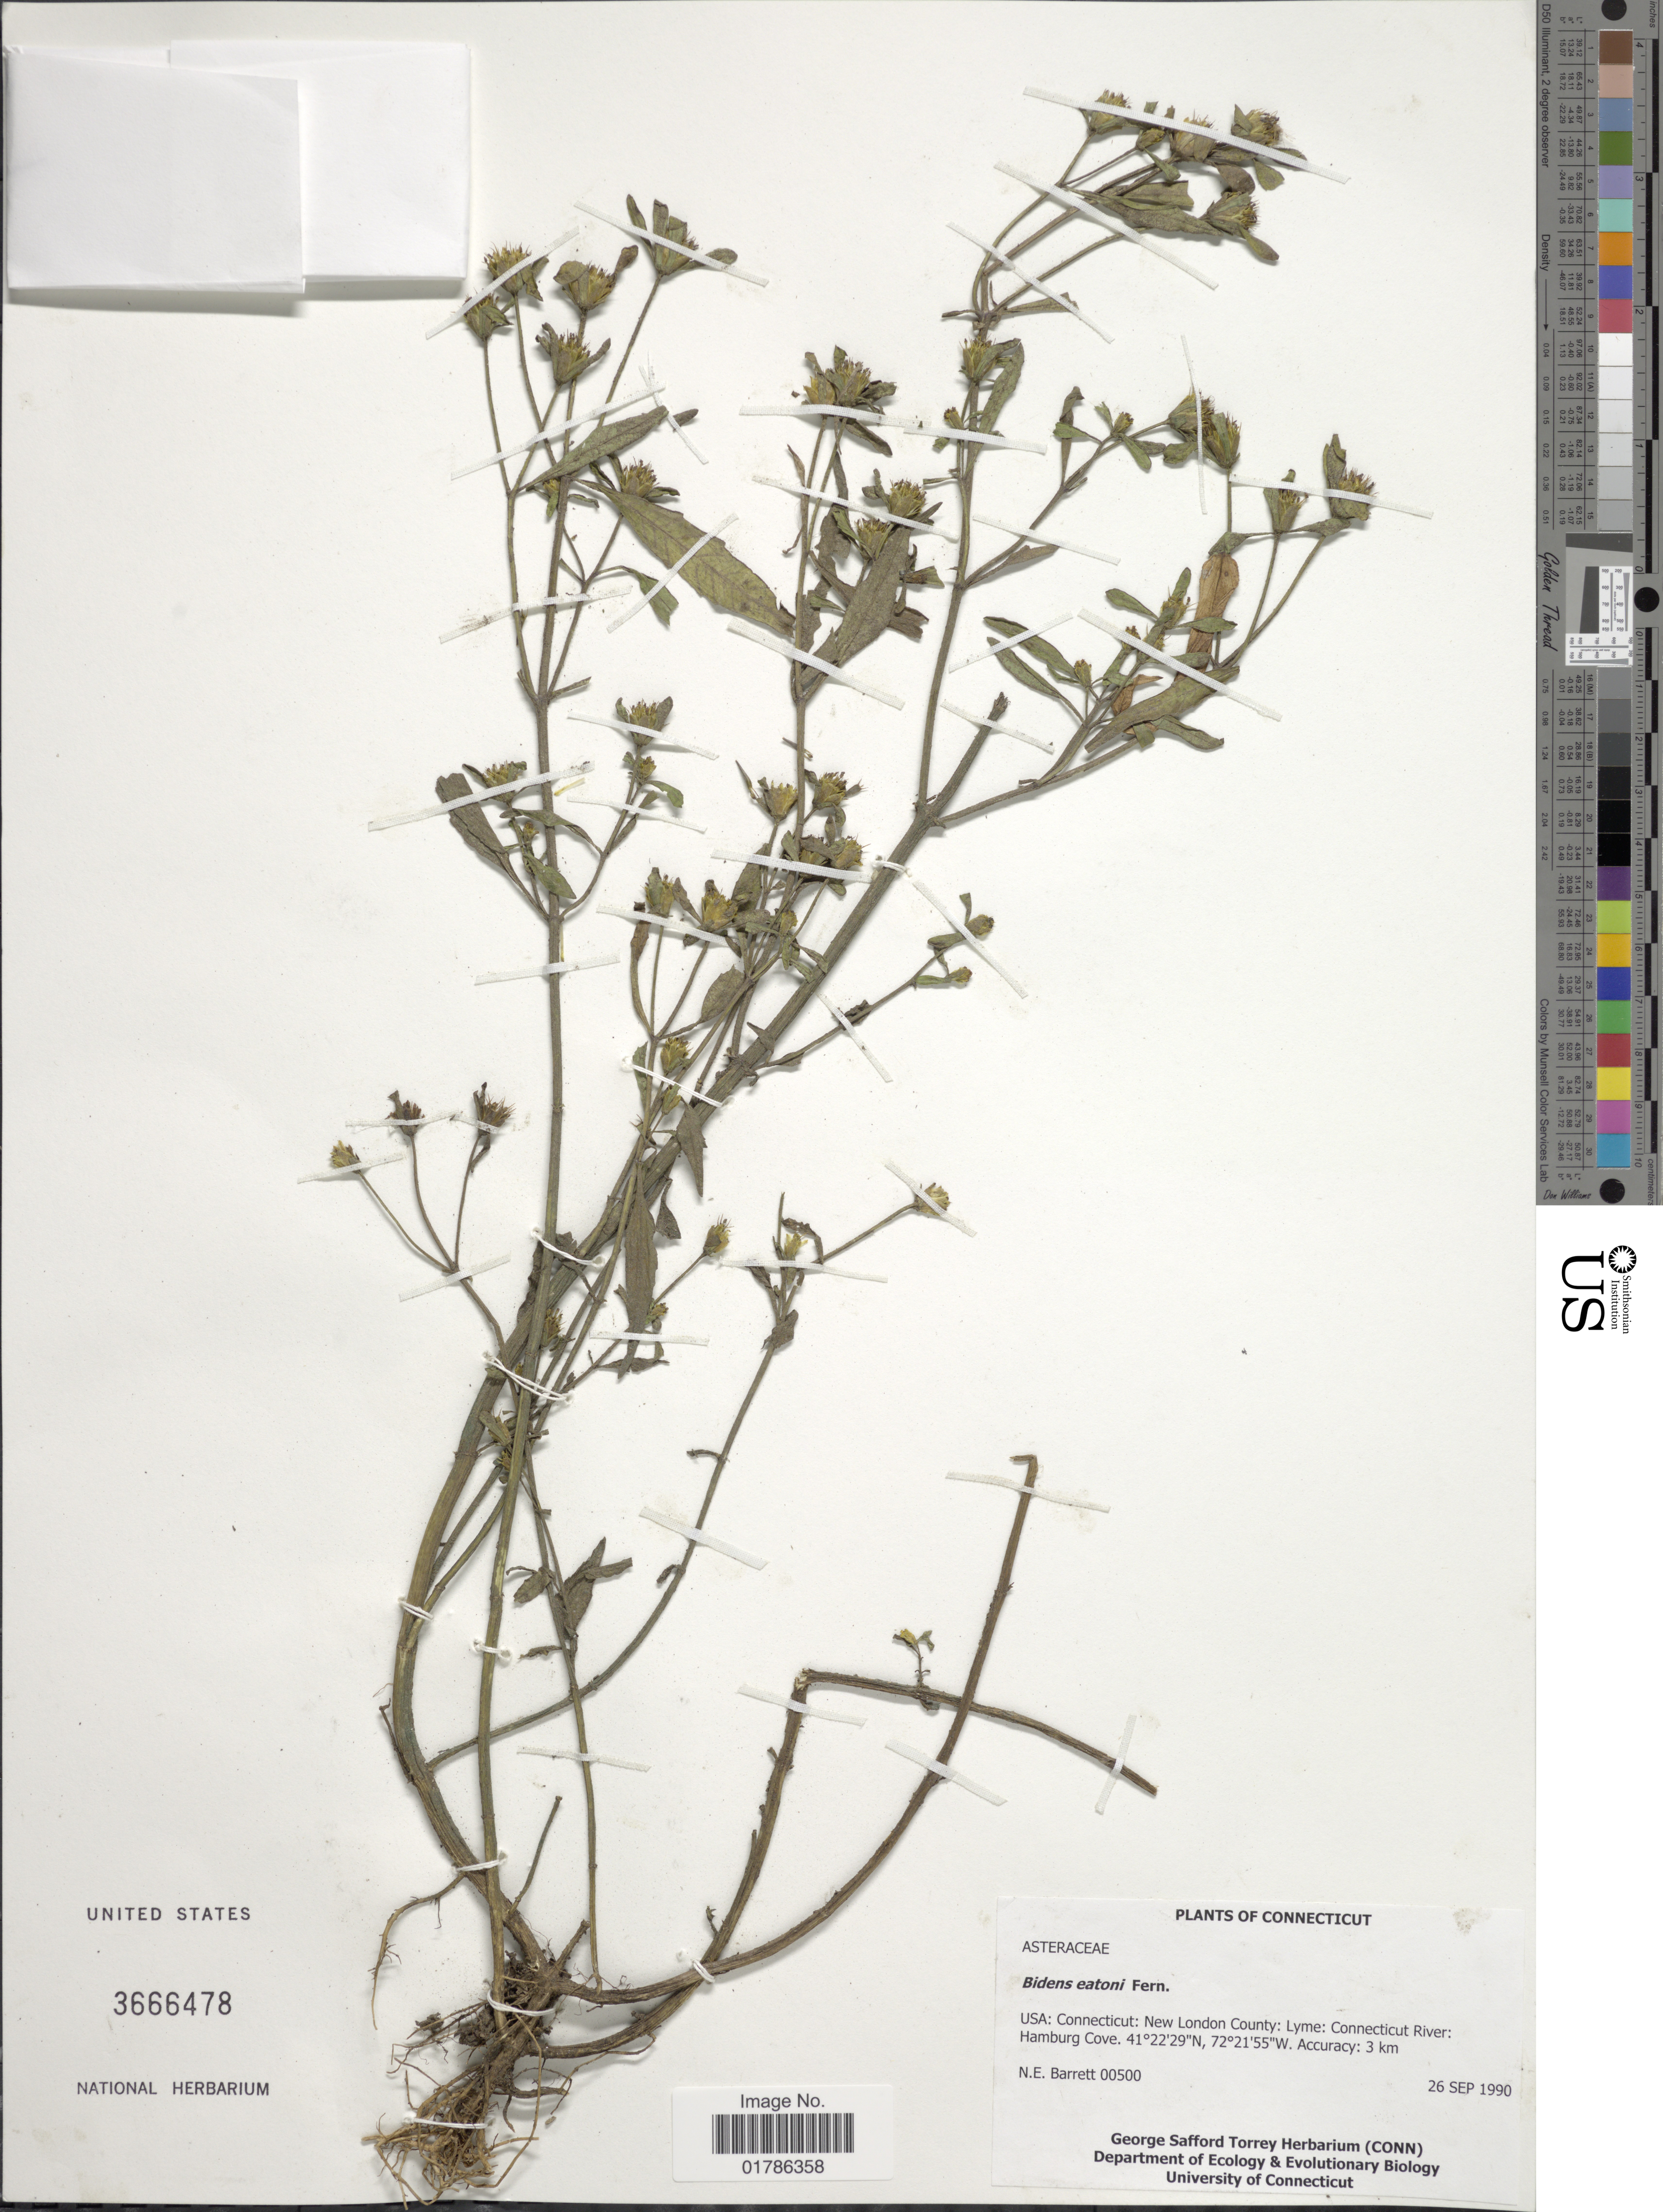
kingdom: Plantae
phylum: Tracheophyta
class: Magnoliopsida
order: Asterales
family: Asteraceae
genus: Bidens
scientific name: Bidens eatonii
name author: Fernald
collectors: N. Barrett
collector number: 00500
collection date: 1990-09-26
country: United States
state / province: Connecticut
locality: New London County, Lyme, Connecticut River, Hamburg Cove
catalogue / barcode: US 3666478